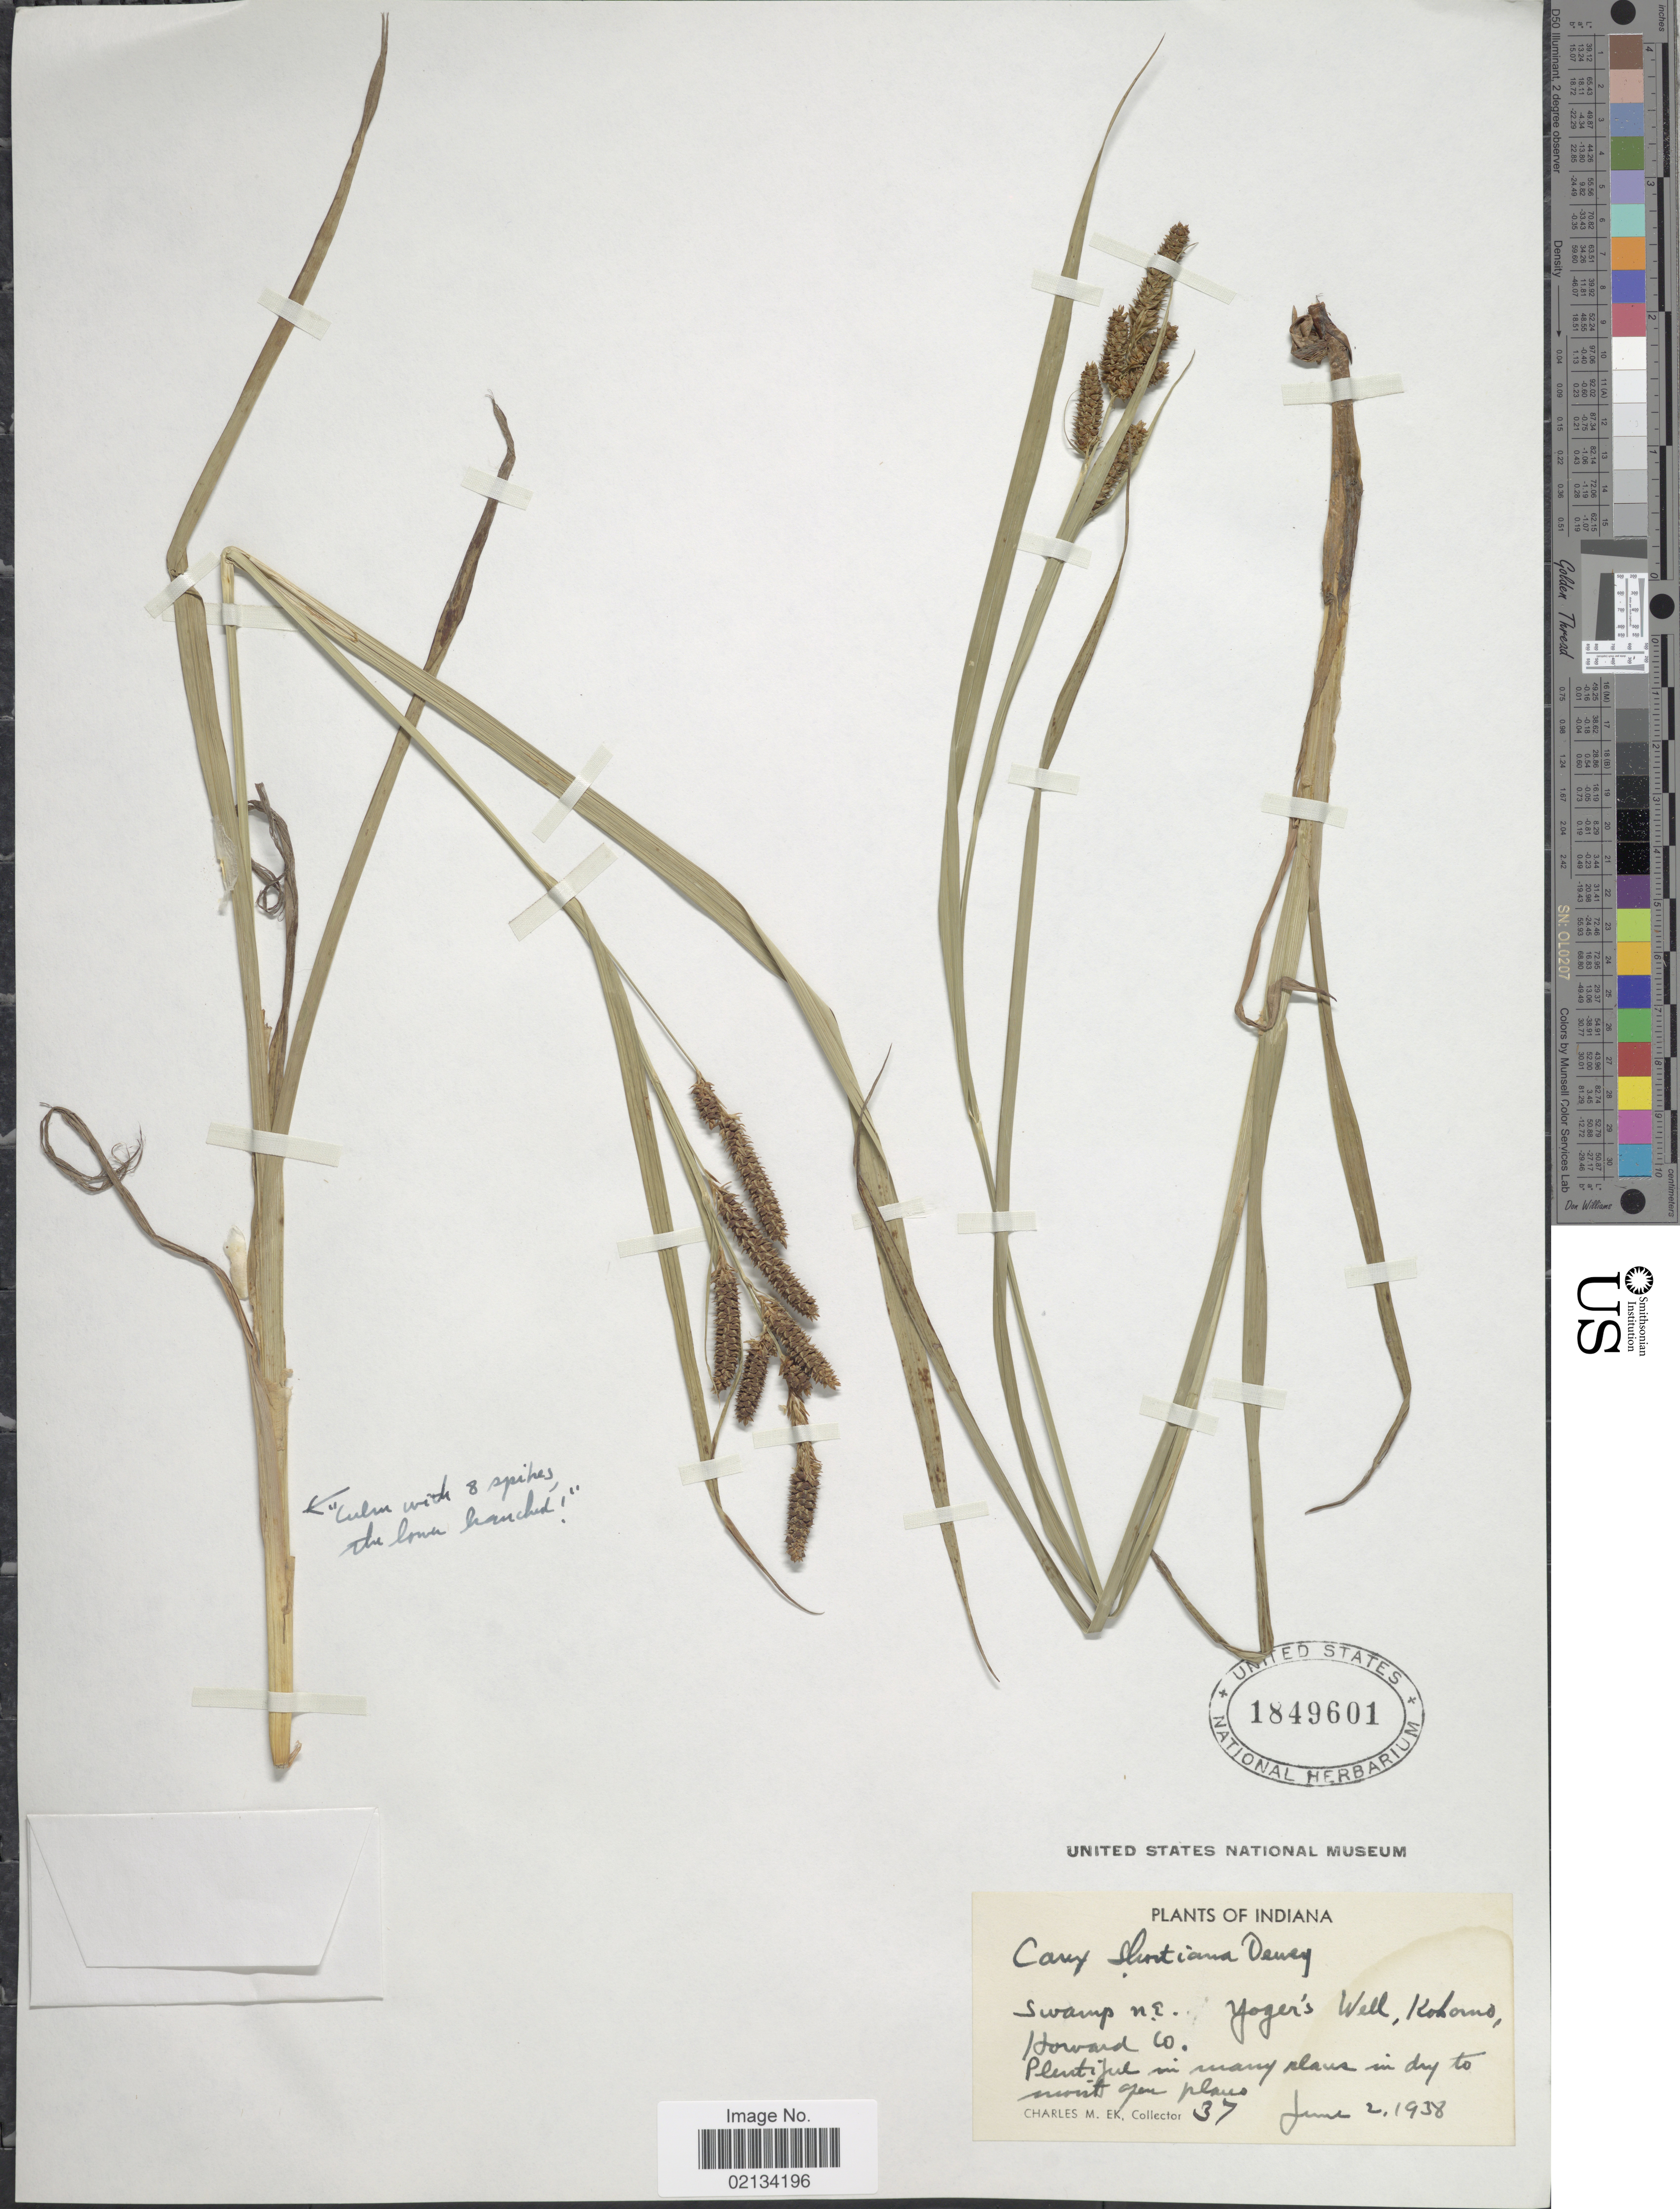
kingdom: Plantae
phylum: Tracheophyta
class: Liliopsida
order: Poales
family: Cyperaceae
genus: Carex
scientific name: Carex shortiana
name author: Dewey & Torr.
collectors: C. Ek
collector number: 37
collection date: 1938-06-02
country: United States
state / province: Indiana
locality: Swamp n.e. Yoger's Well, Kohomo, Howard Co.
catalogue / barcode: US 1849601